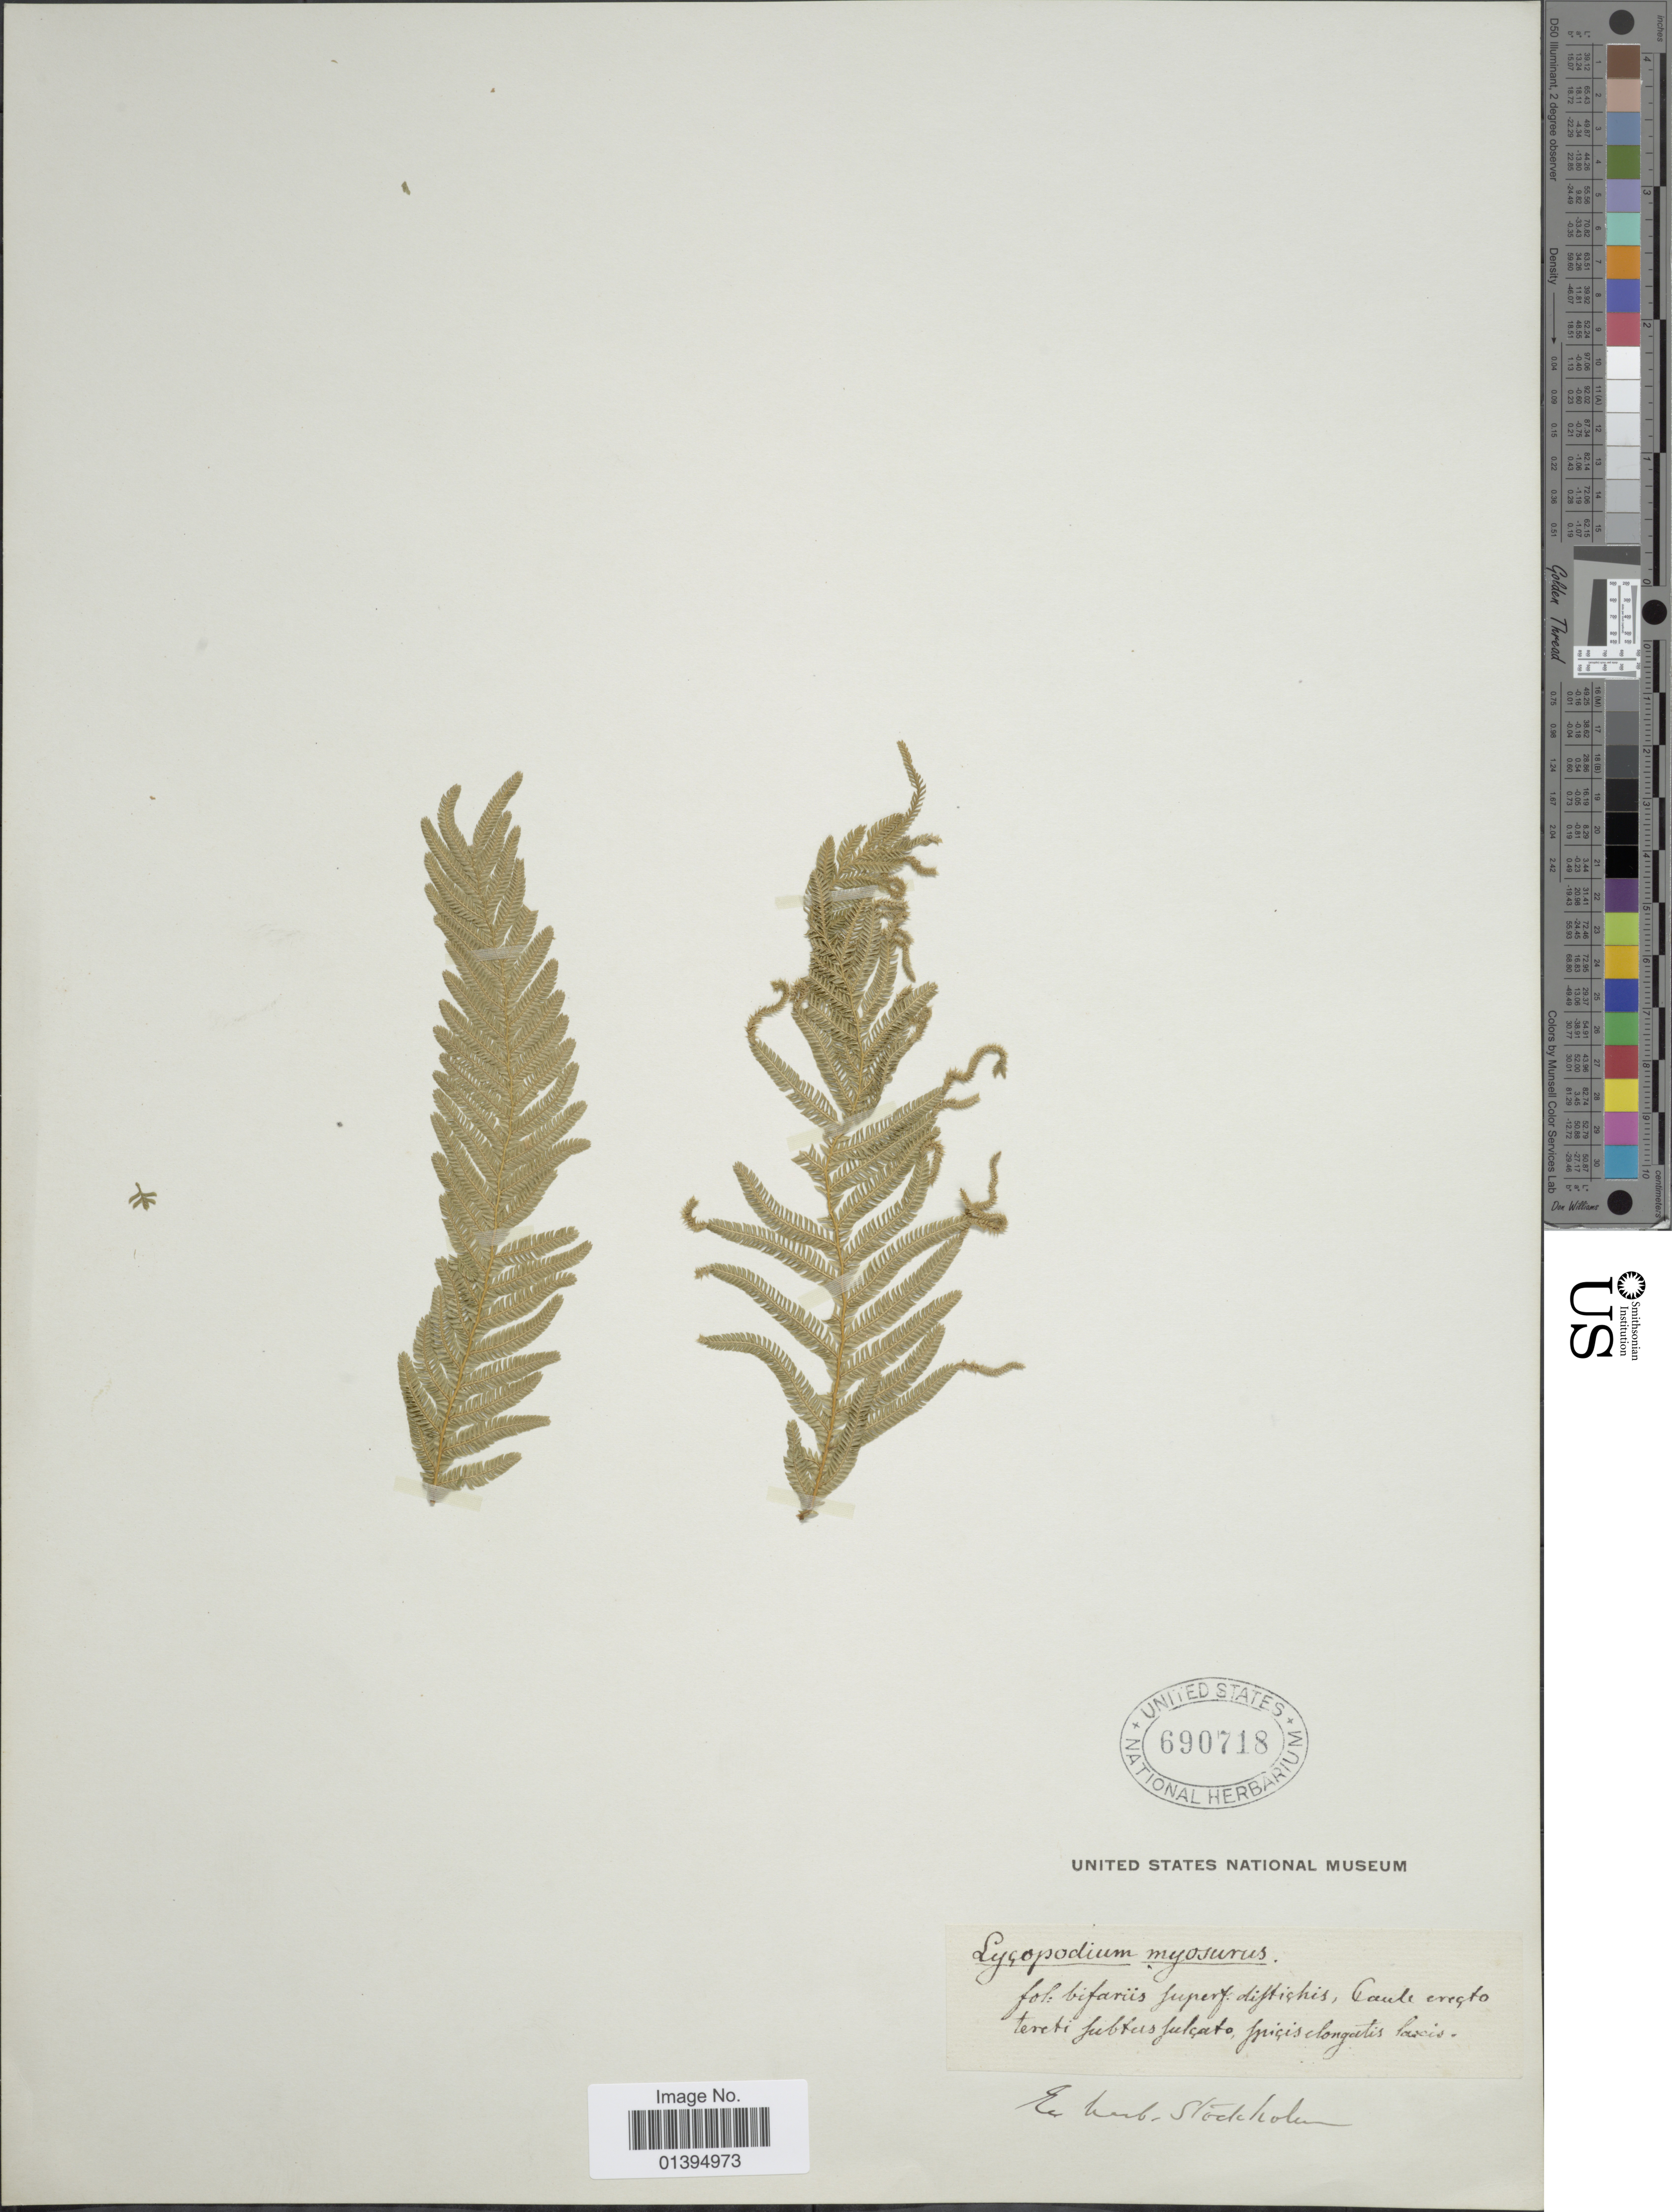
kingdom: Plantae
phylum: Tracheophyta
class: Lycopodiopsida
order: Selaginellales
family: Selaginellaceae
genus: Selaginella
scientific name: Selaginella myosurus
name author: (Sw.) Alston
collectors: ex herb. Stockholm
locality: Caule erecto tereti fubters fulcato, fpicis elongatis lacais [interpreted]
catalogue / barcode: US 690718